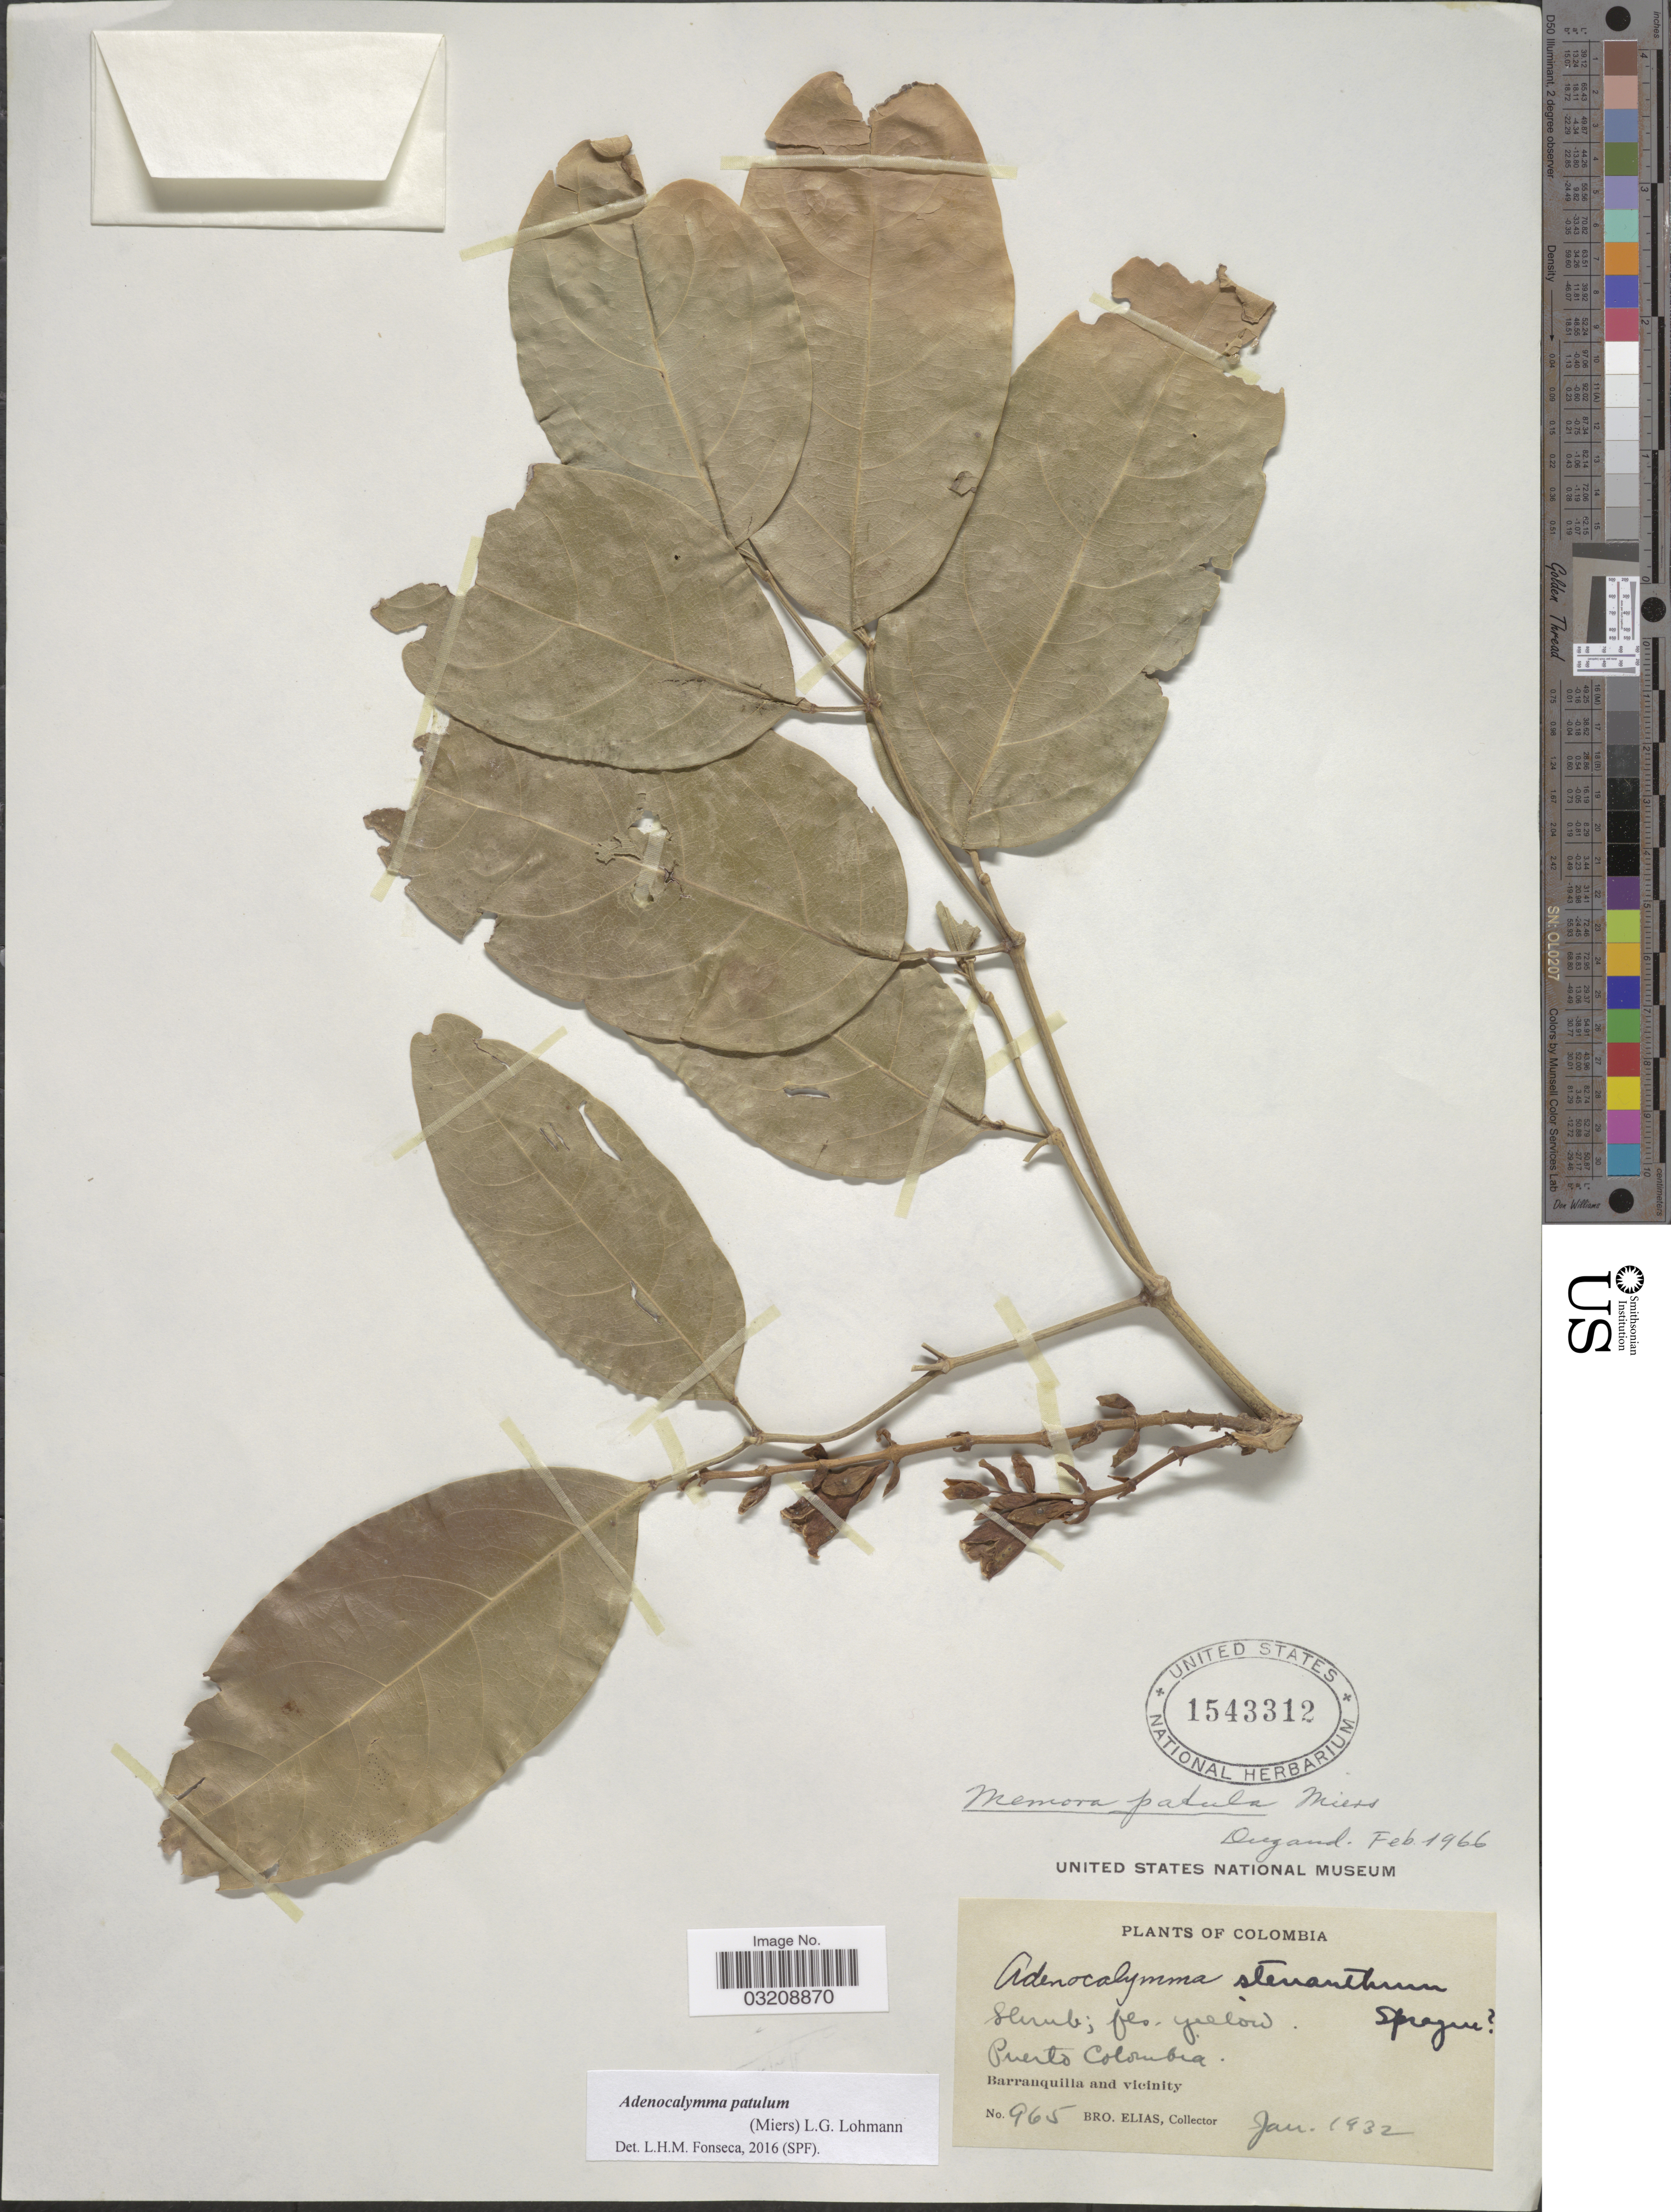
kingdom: Plantae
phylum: Tracheophyta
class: Magnoliopsida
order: Lamiales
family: Bignoniaceae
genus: Adenocalymma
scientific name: Adenocalymma patulum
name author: (Miers) L.G. Lohmann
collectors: Bro. Elias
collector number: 965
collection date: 1932-01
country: Colombia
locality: Puero Colombia. Barranquilla and vicinity.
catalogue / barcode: US 1543312